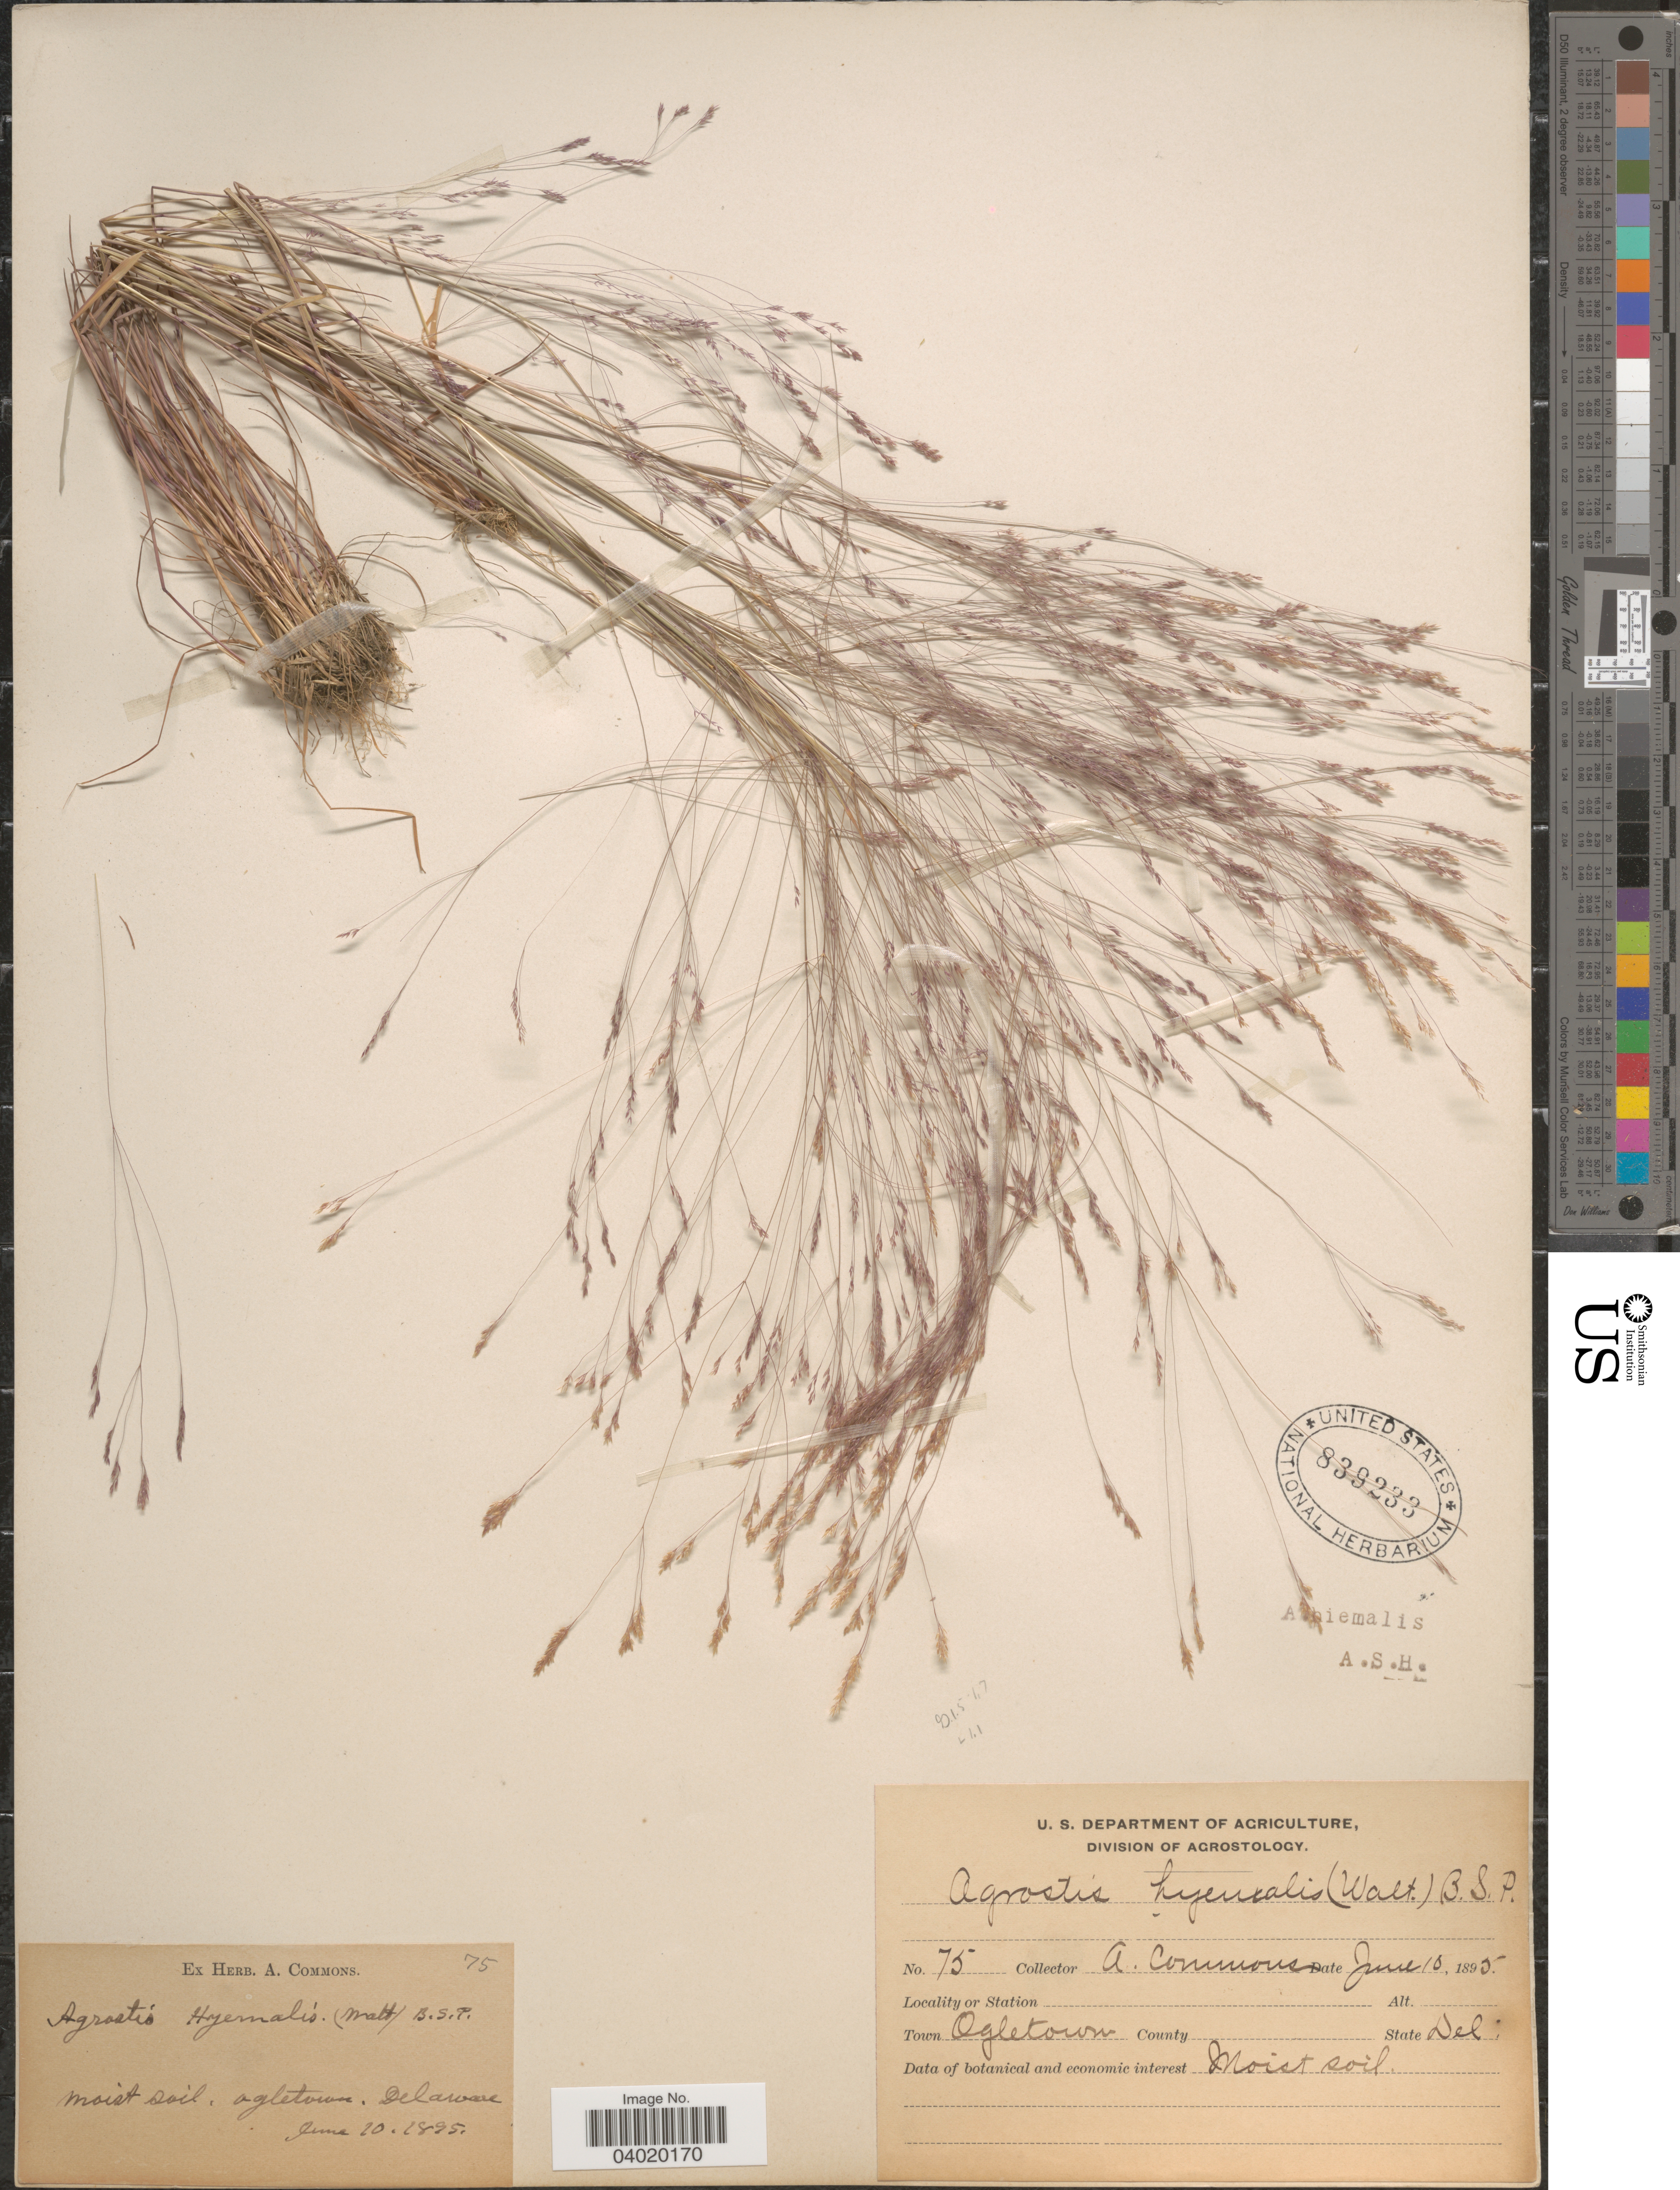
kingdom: Plantae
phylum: Tracheophyta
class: Liliopsida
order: Poales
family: Poaceae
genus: Agrostis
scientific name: Agrostis hyemalis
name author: (Walter) Britton et al.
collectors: A. Commons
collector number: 75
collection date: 1895-06-10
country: United States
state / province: Delaware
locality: Ogletown.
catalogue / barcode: US 839233